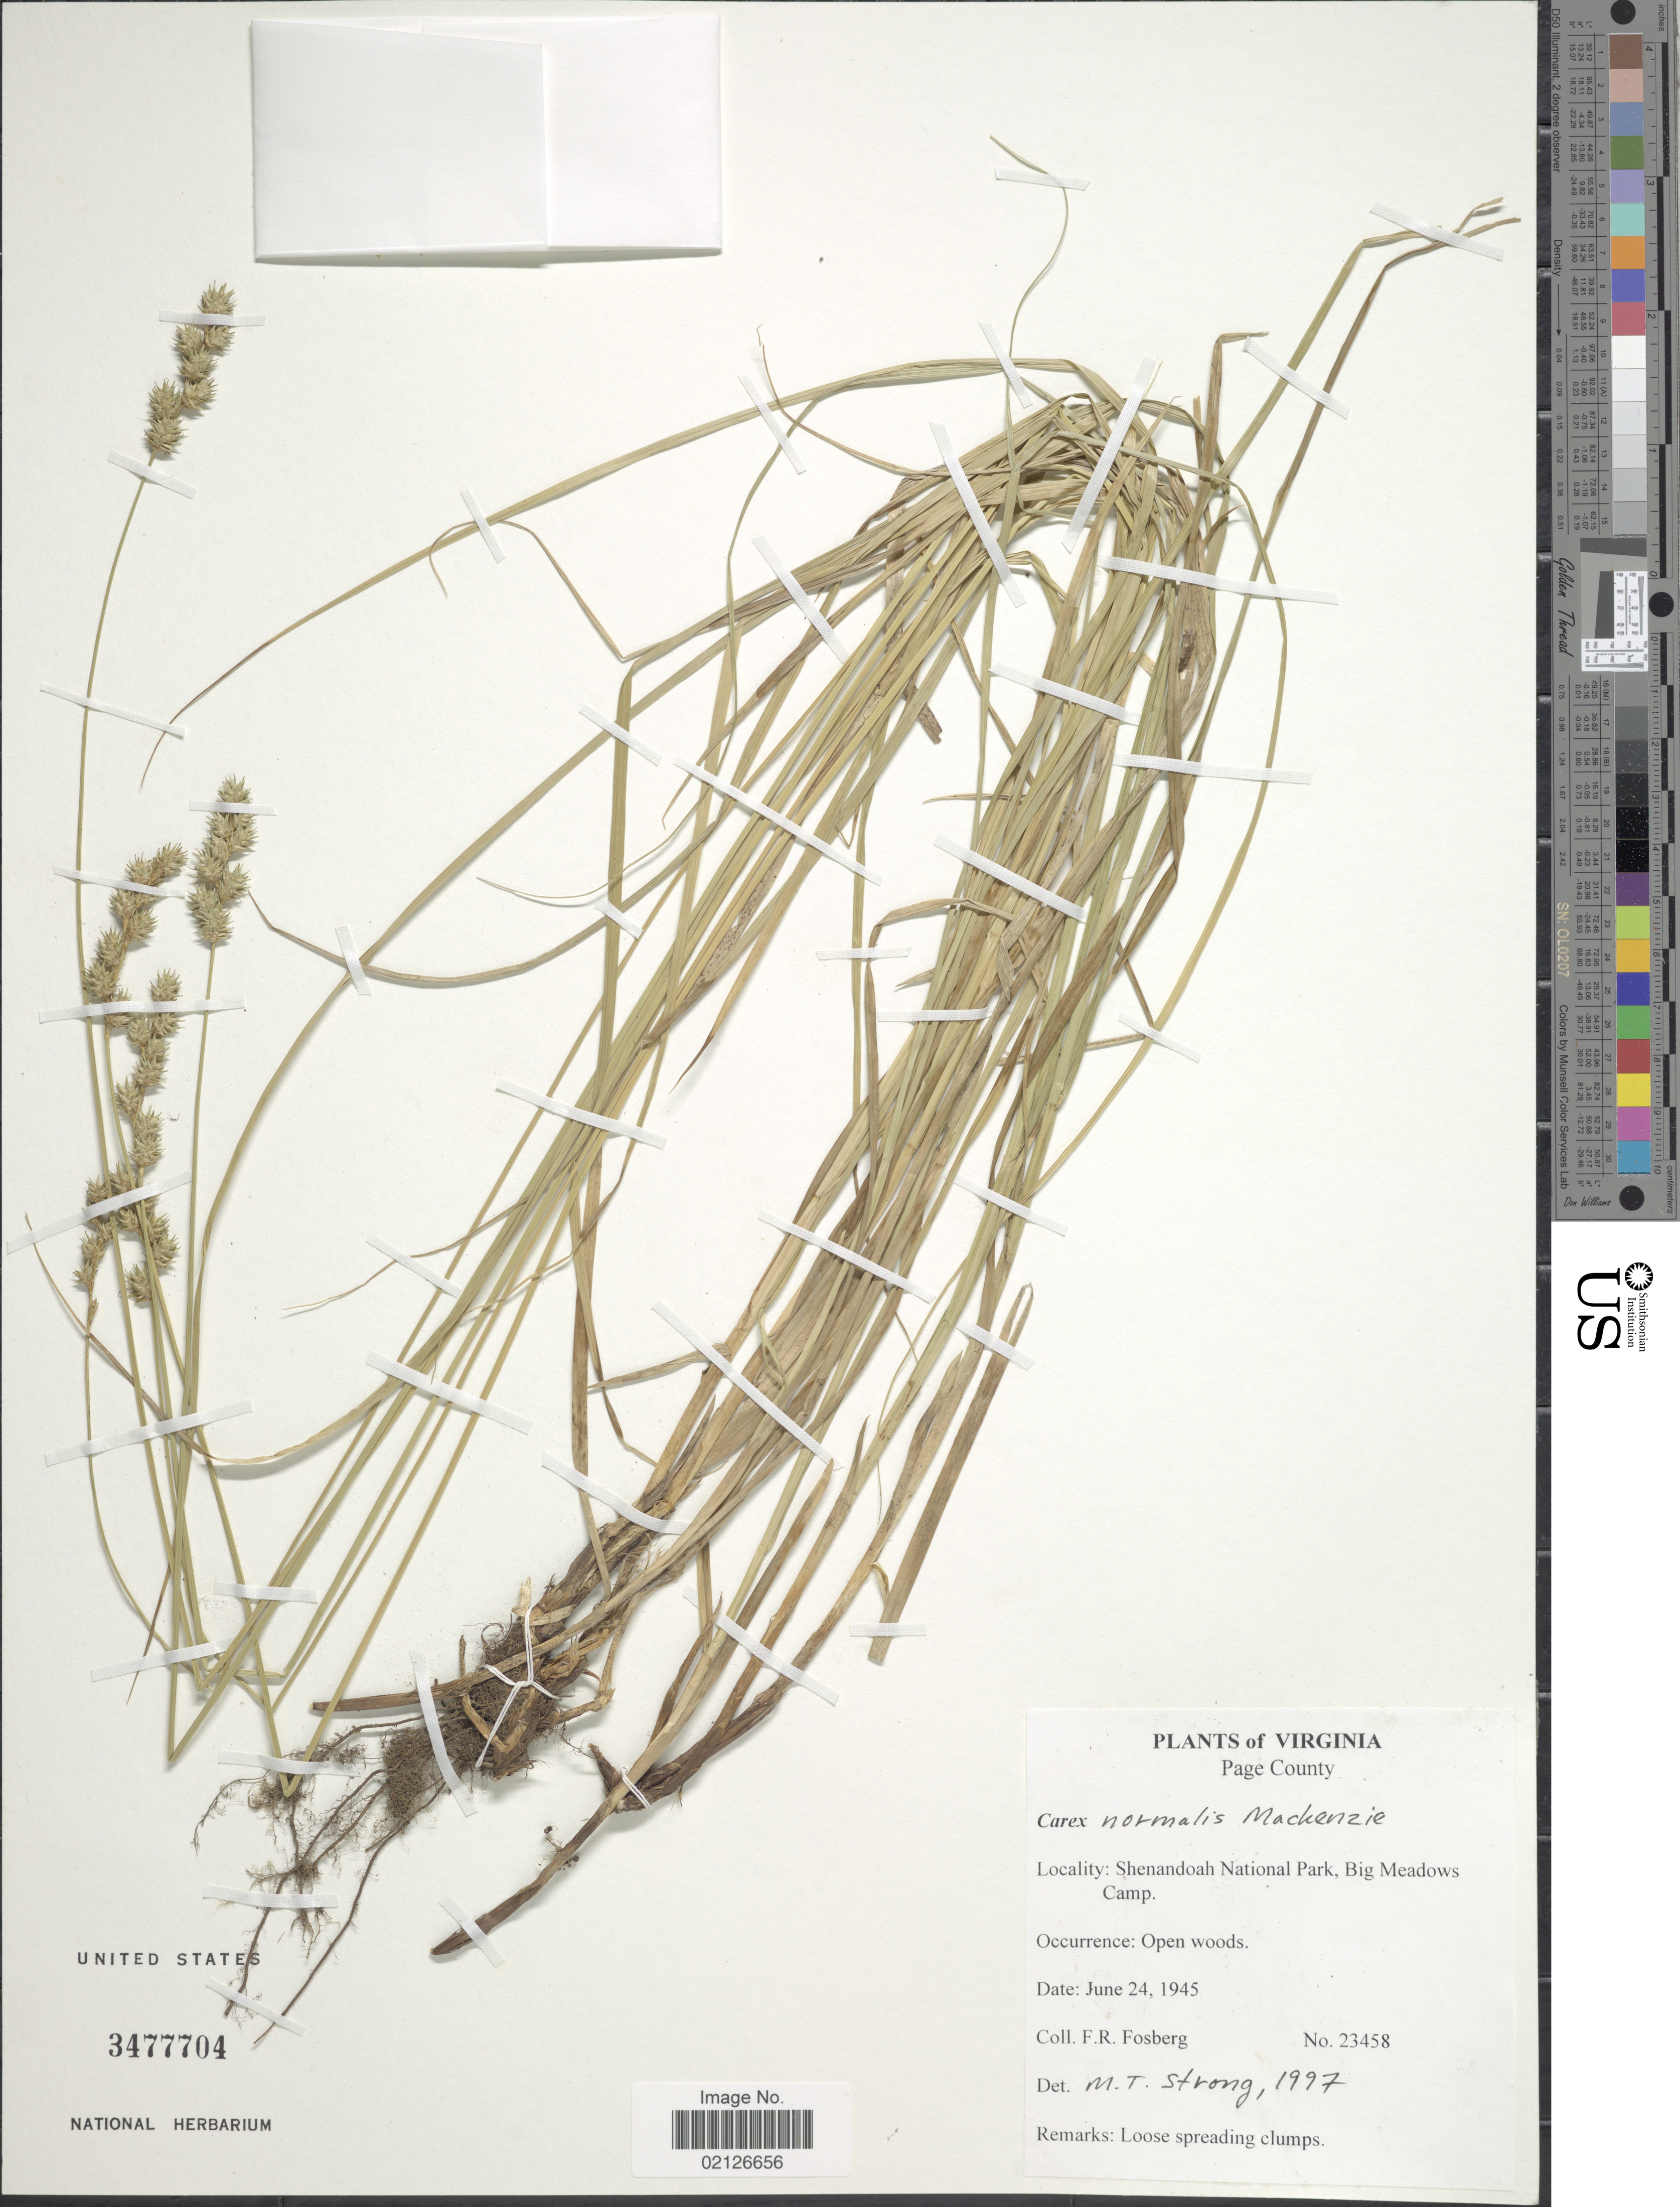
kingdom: Plantae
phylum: Tracheophyta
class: Liliopsida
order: Poales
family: Cyperaceae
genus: Carex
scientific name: Carex normalis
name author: Mack.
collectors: F. R. Fosberg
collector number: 23458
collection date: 1945-06-24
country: United States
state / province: Virginia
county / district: Page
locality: Shenandoah National Park, Big Meadows Camp, open woods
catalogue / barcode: US 3477704